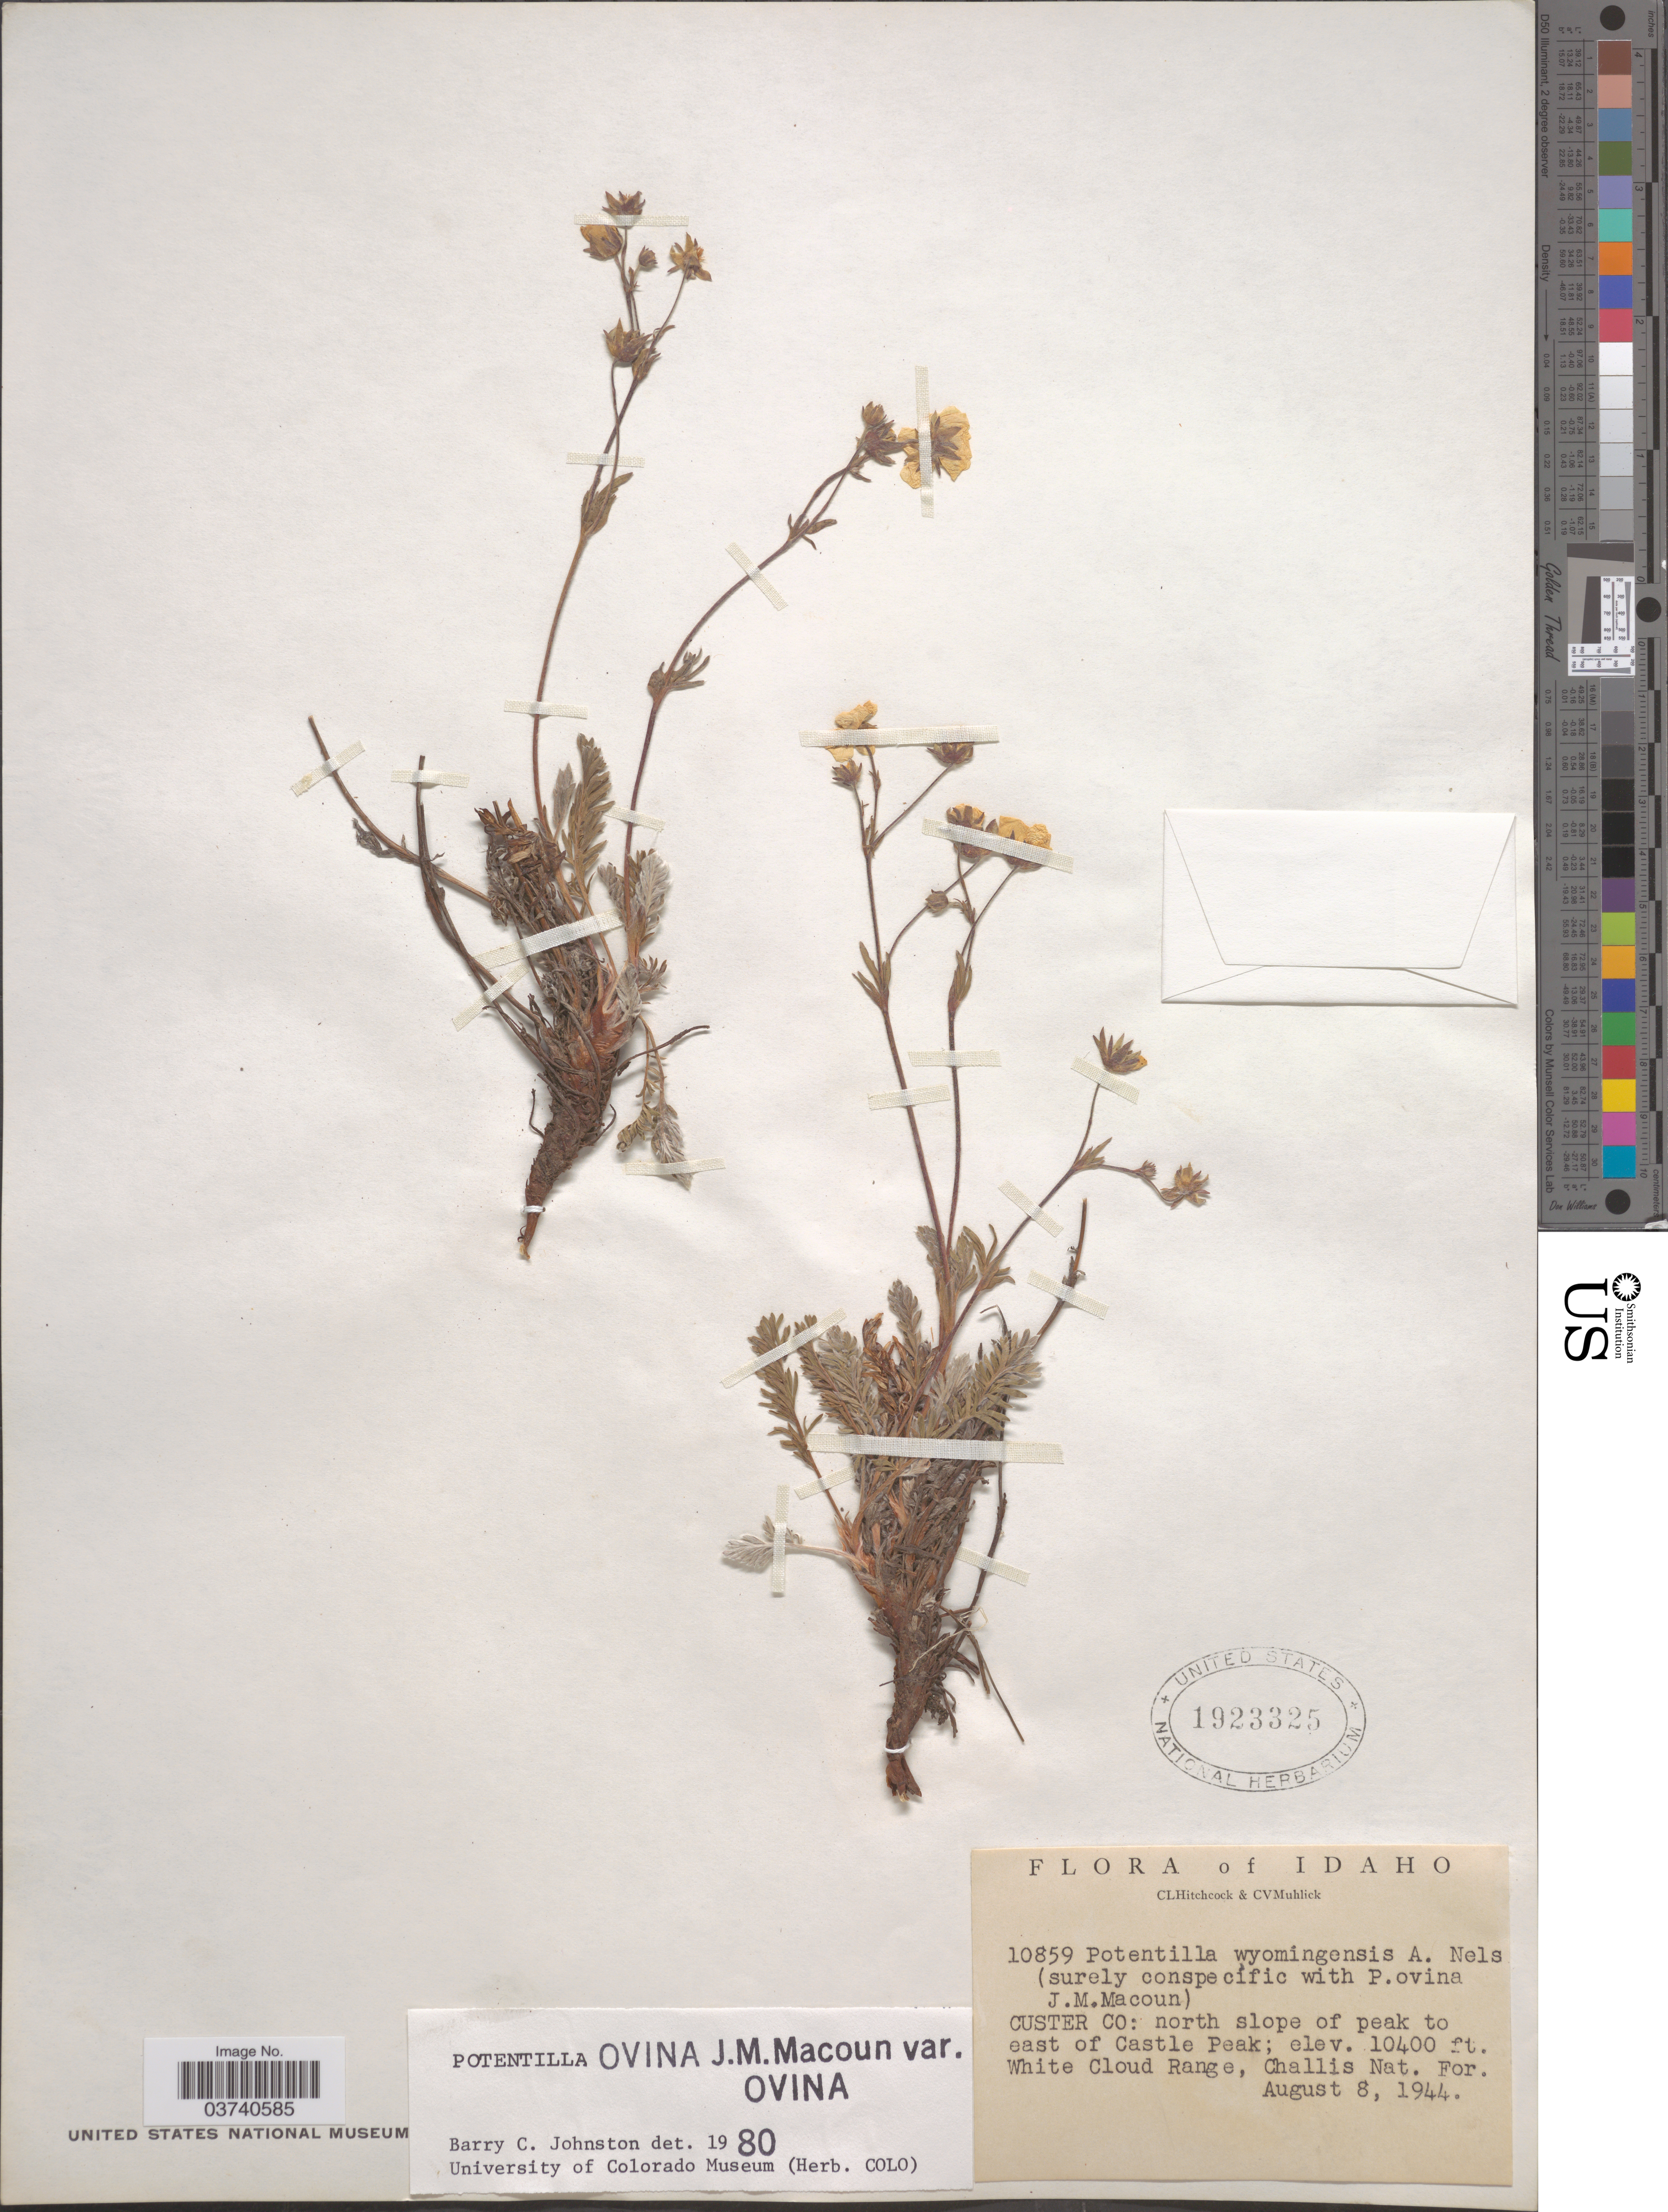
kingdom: Plantae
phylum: Tracheophyta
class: Magnoliopsida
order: Rosales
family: Rosaceae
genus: Potentilla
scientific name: Potentilla ovina var. ovina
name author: Macoun ex J.M. Macoun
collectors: C. L. Hitchcock & C. V. Muhlick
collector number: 10859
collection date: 1944-08-08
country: United States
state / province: Idaho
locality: Custer Co: north slope of peak to east of Castle Peak. White Cloud Range, Challis Nat. For.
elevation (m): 3170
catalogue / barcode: US 1923325